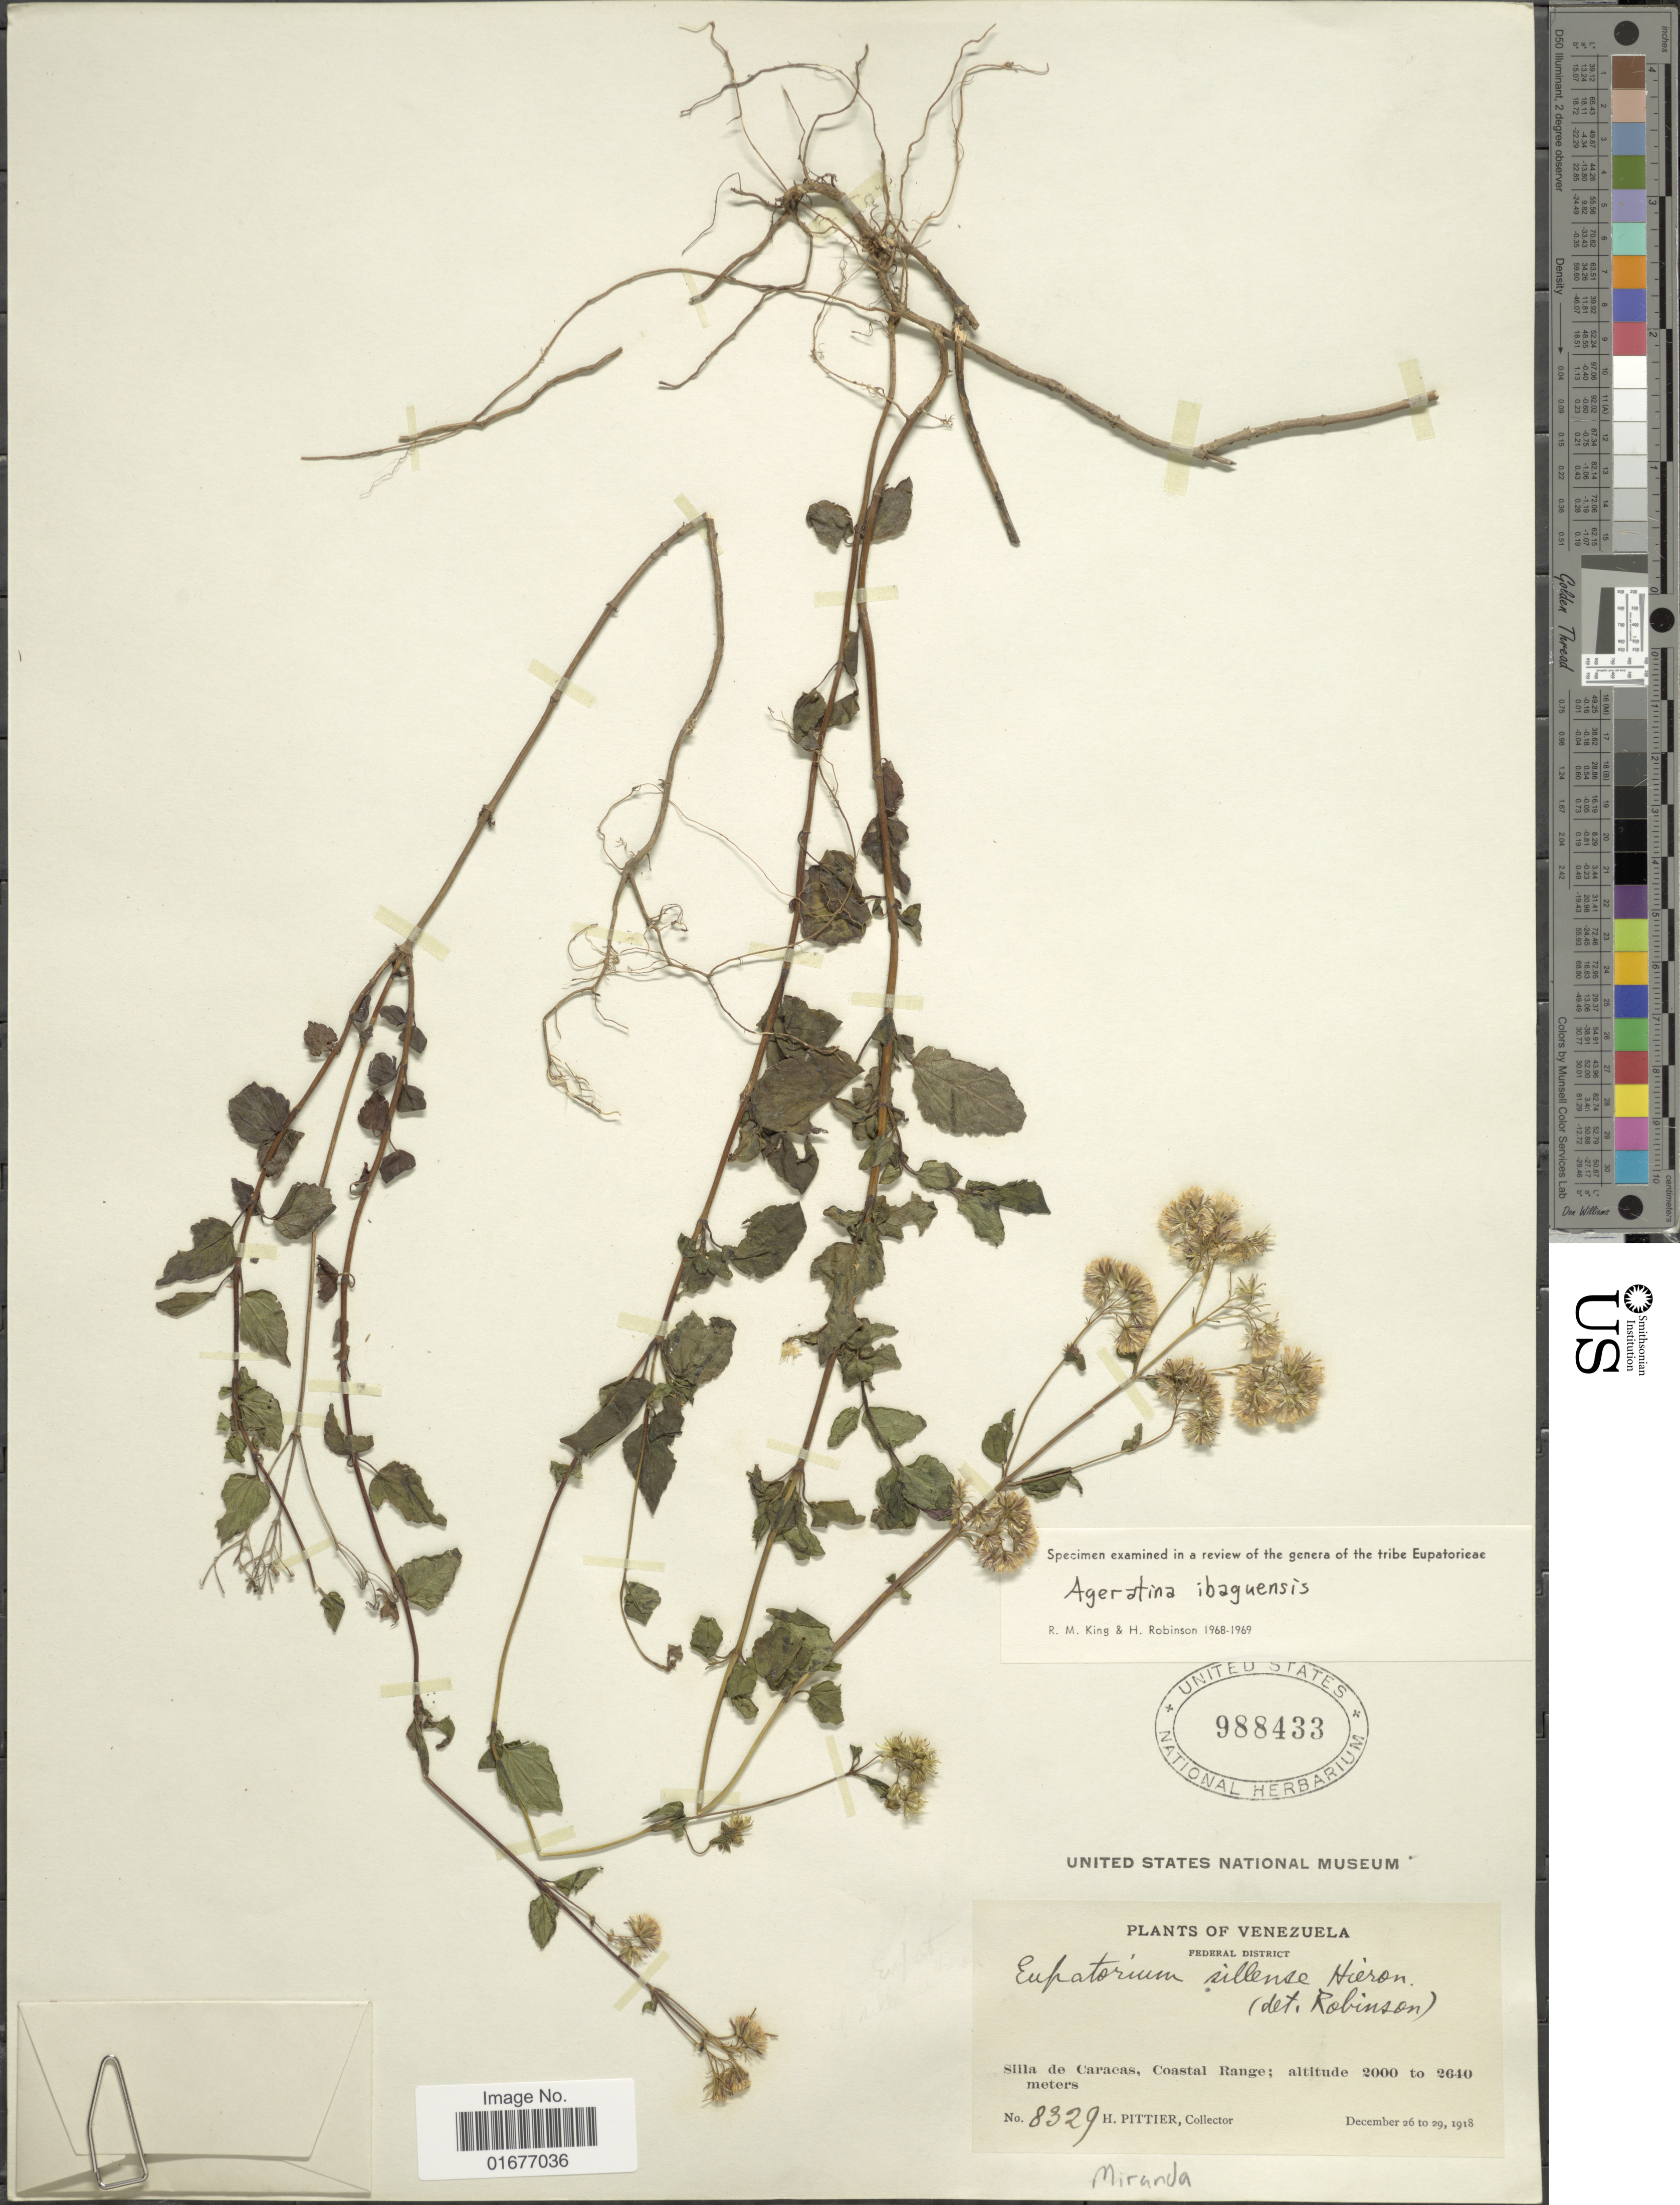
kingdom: Plantae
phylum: Tracheophyta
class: Magnoliopsida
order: Asterales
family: Asteraceae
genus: Ageratina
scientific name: Ageratina ibaguensis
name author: (Sch. Bip. ex Hieron.) R.M. King & H. Rob.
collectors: H. F. Pittier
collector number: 8329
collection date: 1918-12-26/1918-12-29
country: Venezuela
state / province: Distrito Federal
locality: Federal District, Silla de Caracas, Coastal Range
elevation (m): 2000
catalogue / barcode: US 988433